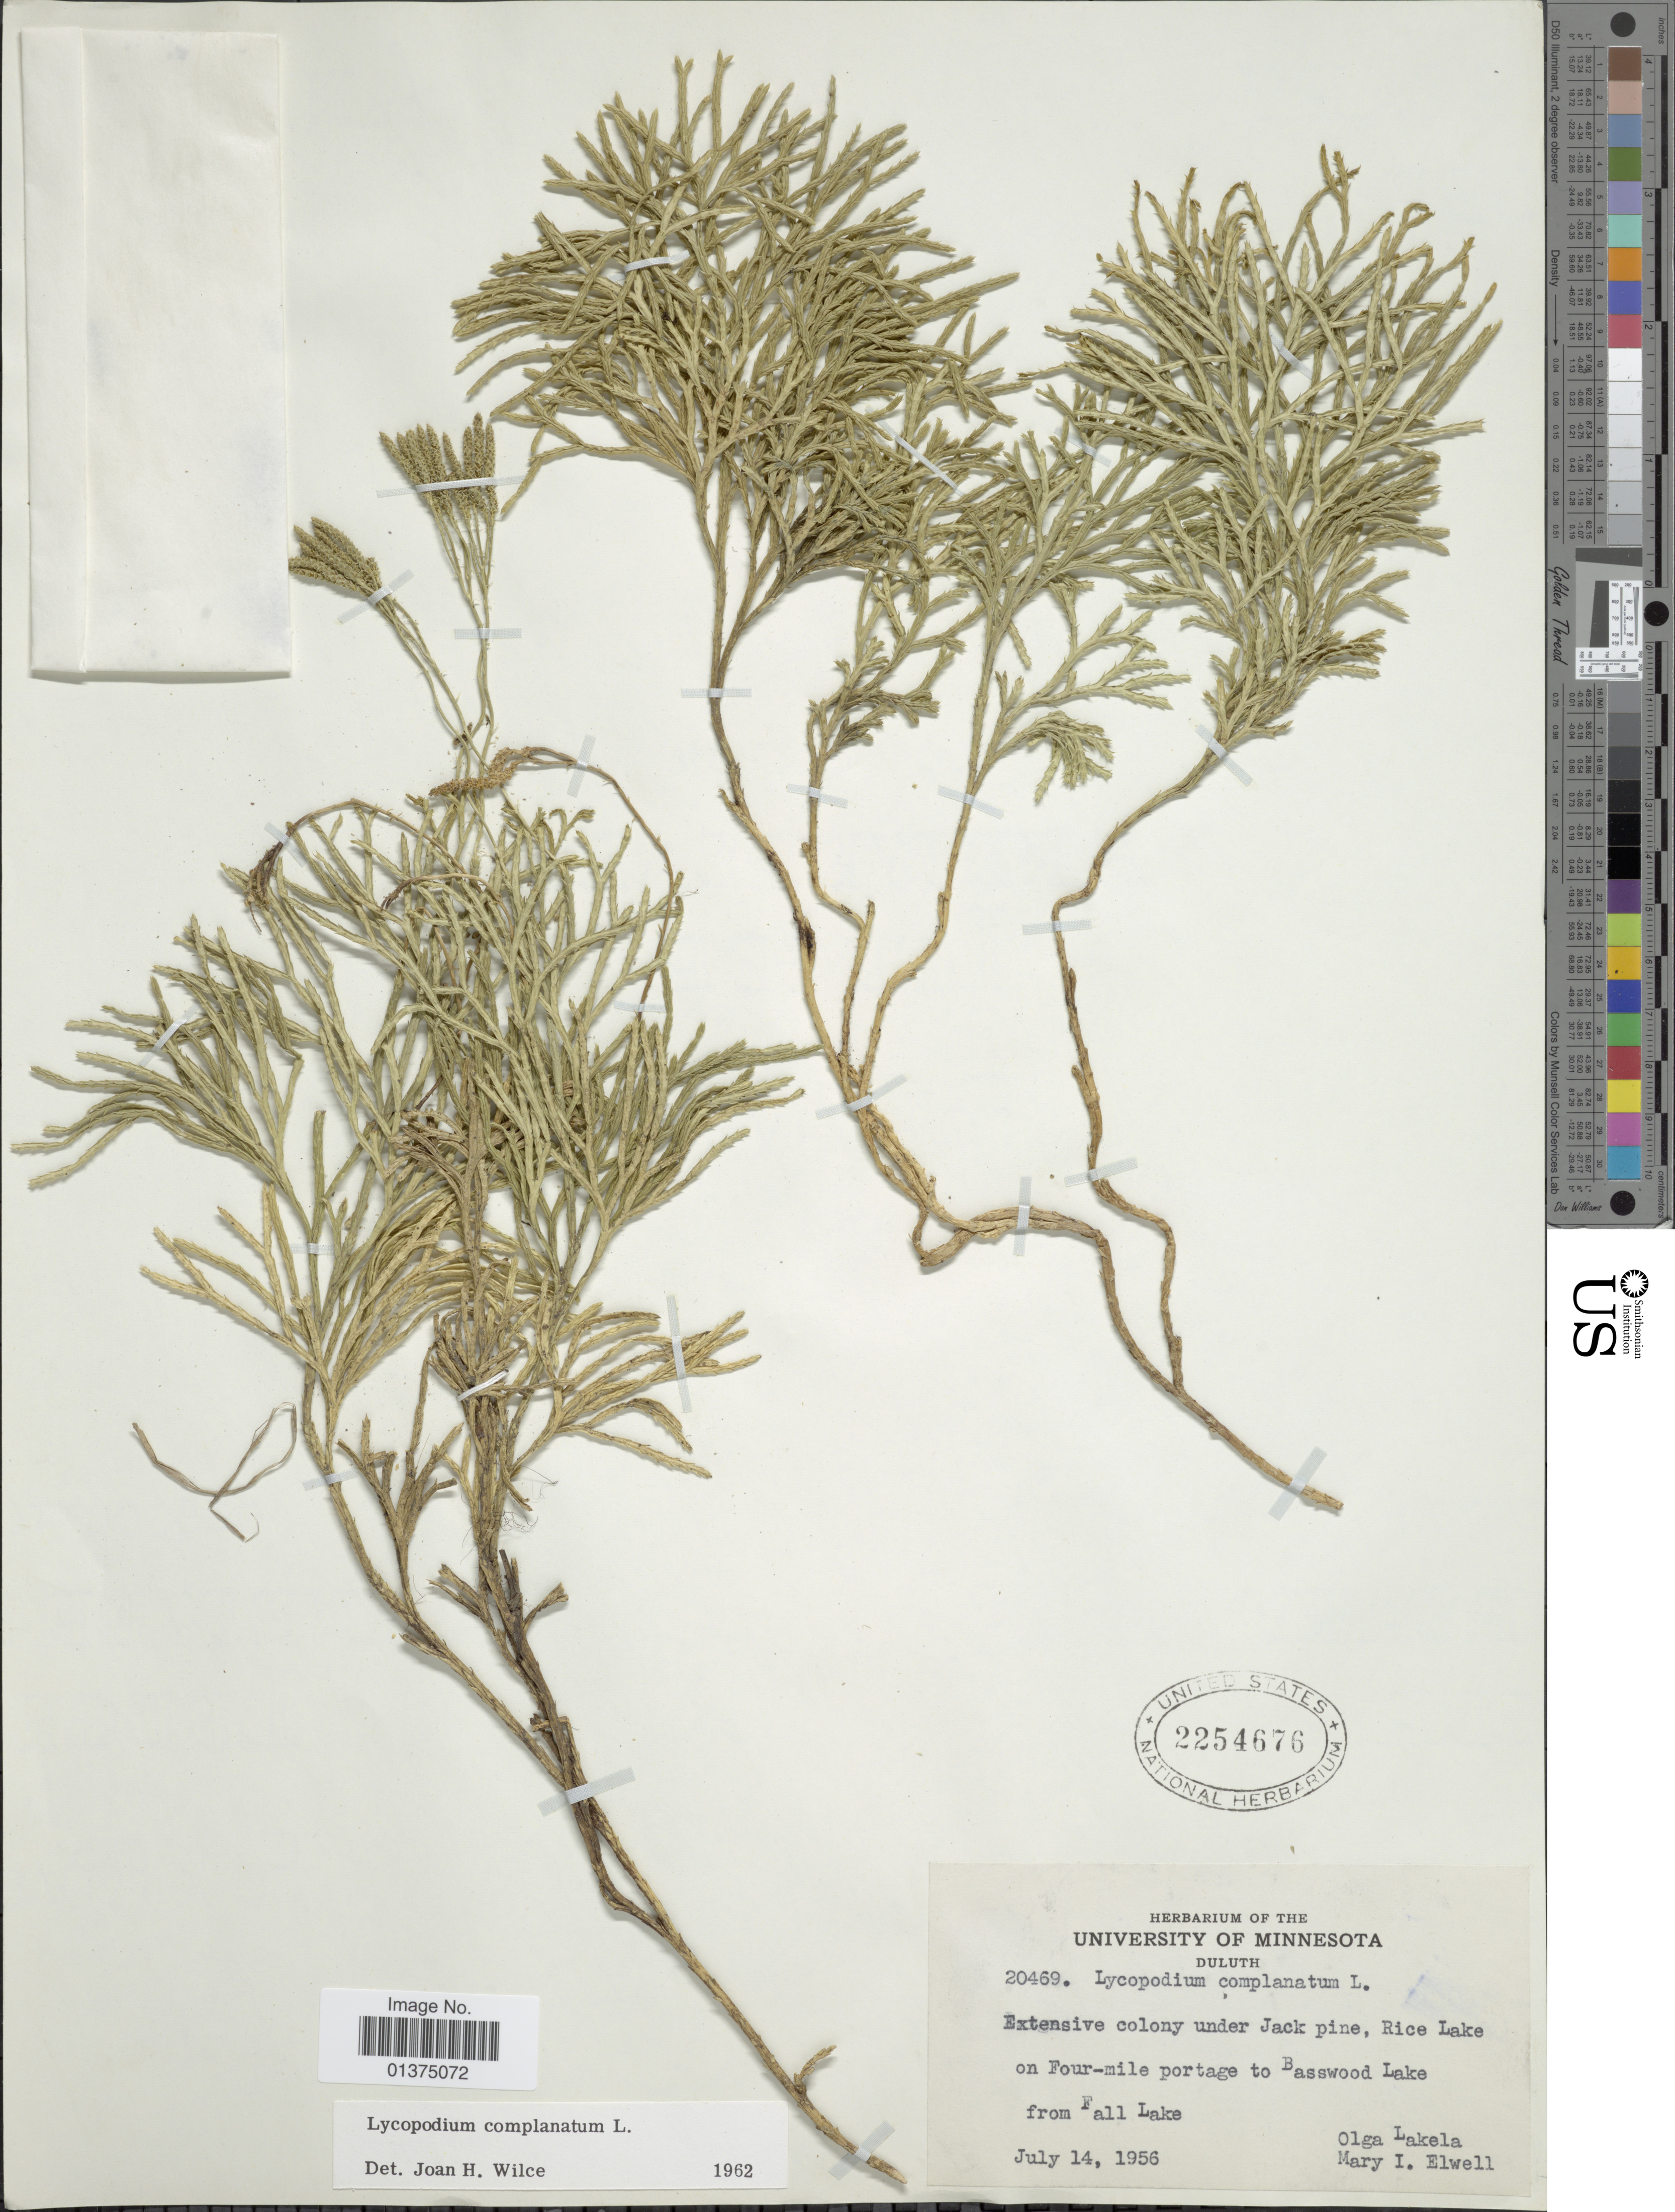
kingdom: Plantae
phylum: Tracheophyta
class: Lycopodiopsida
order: Lycopodiales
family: Lycopodiaceae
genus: Diphasiastrum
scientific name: Diphasiastrum complanatum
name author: (L.) Holub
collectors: O. K. Lakela & M. Elwell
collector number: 20469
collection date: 1956-07-14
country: United States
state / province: Minnesota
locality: Duluth, Extensive colony under Jack pine, Rice Lake on Four-mile portage to Basswood Lake from Fall Lake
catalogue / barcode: US 2254676